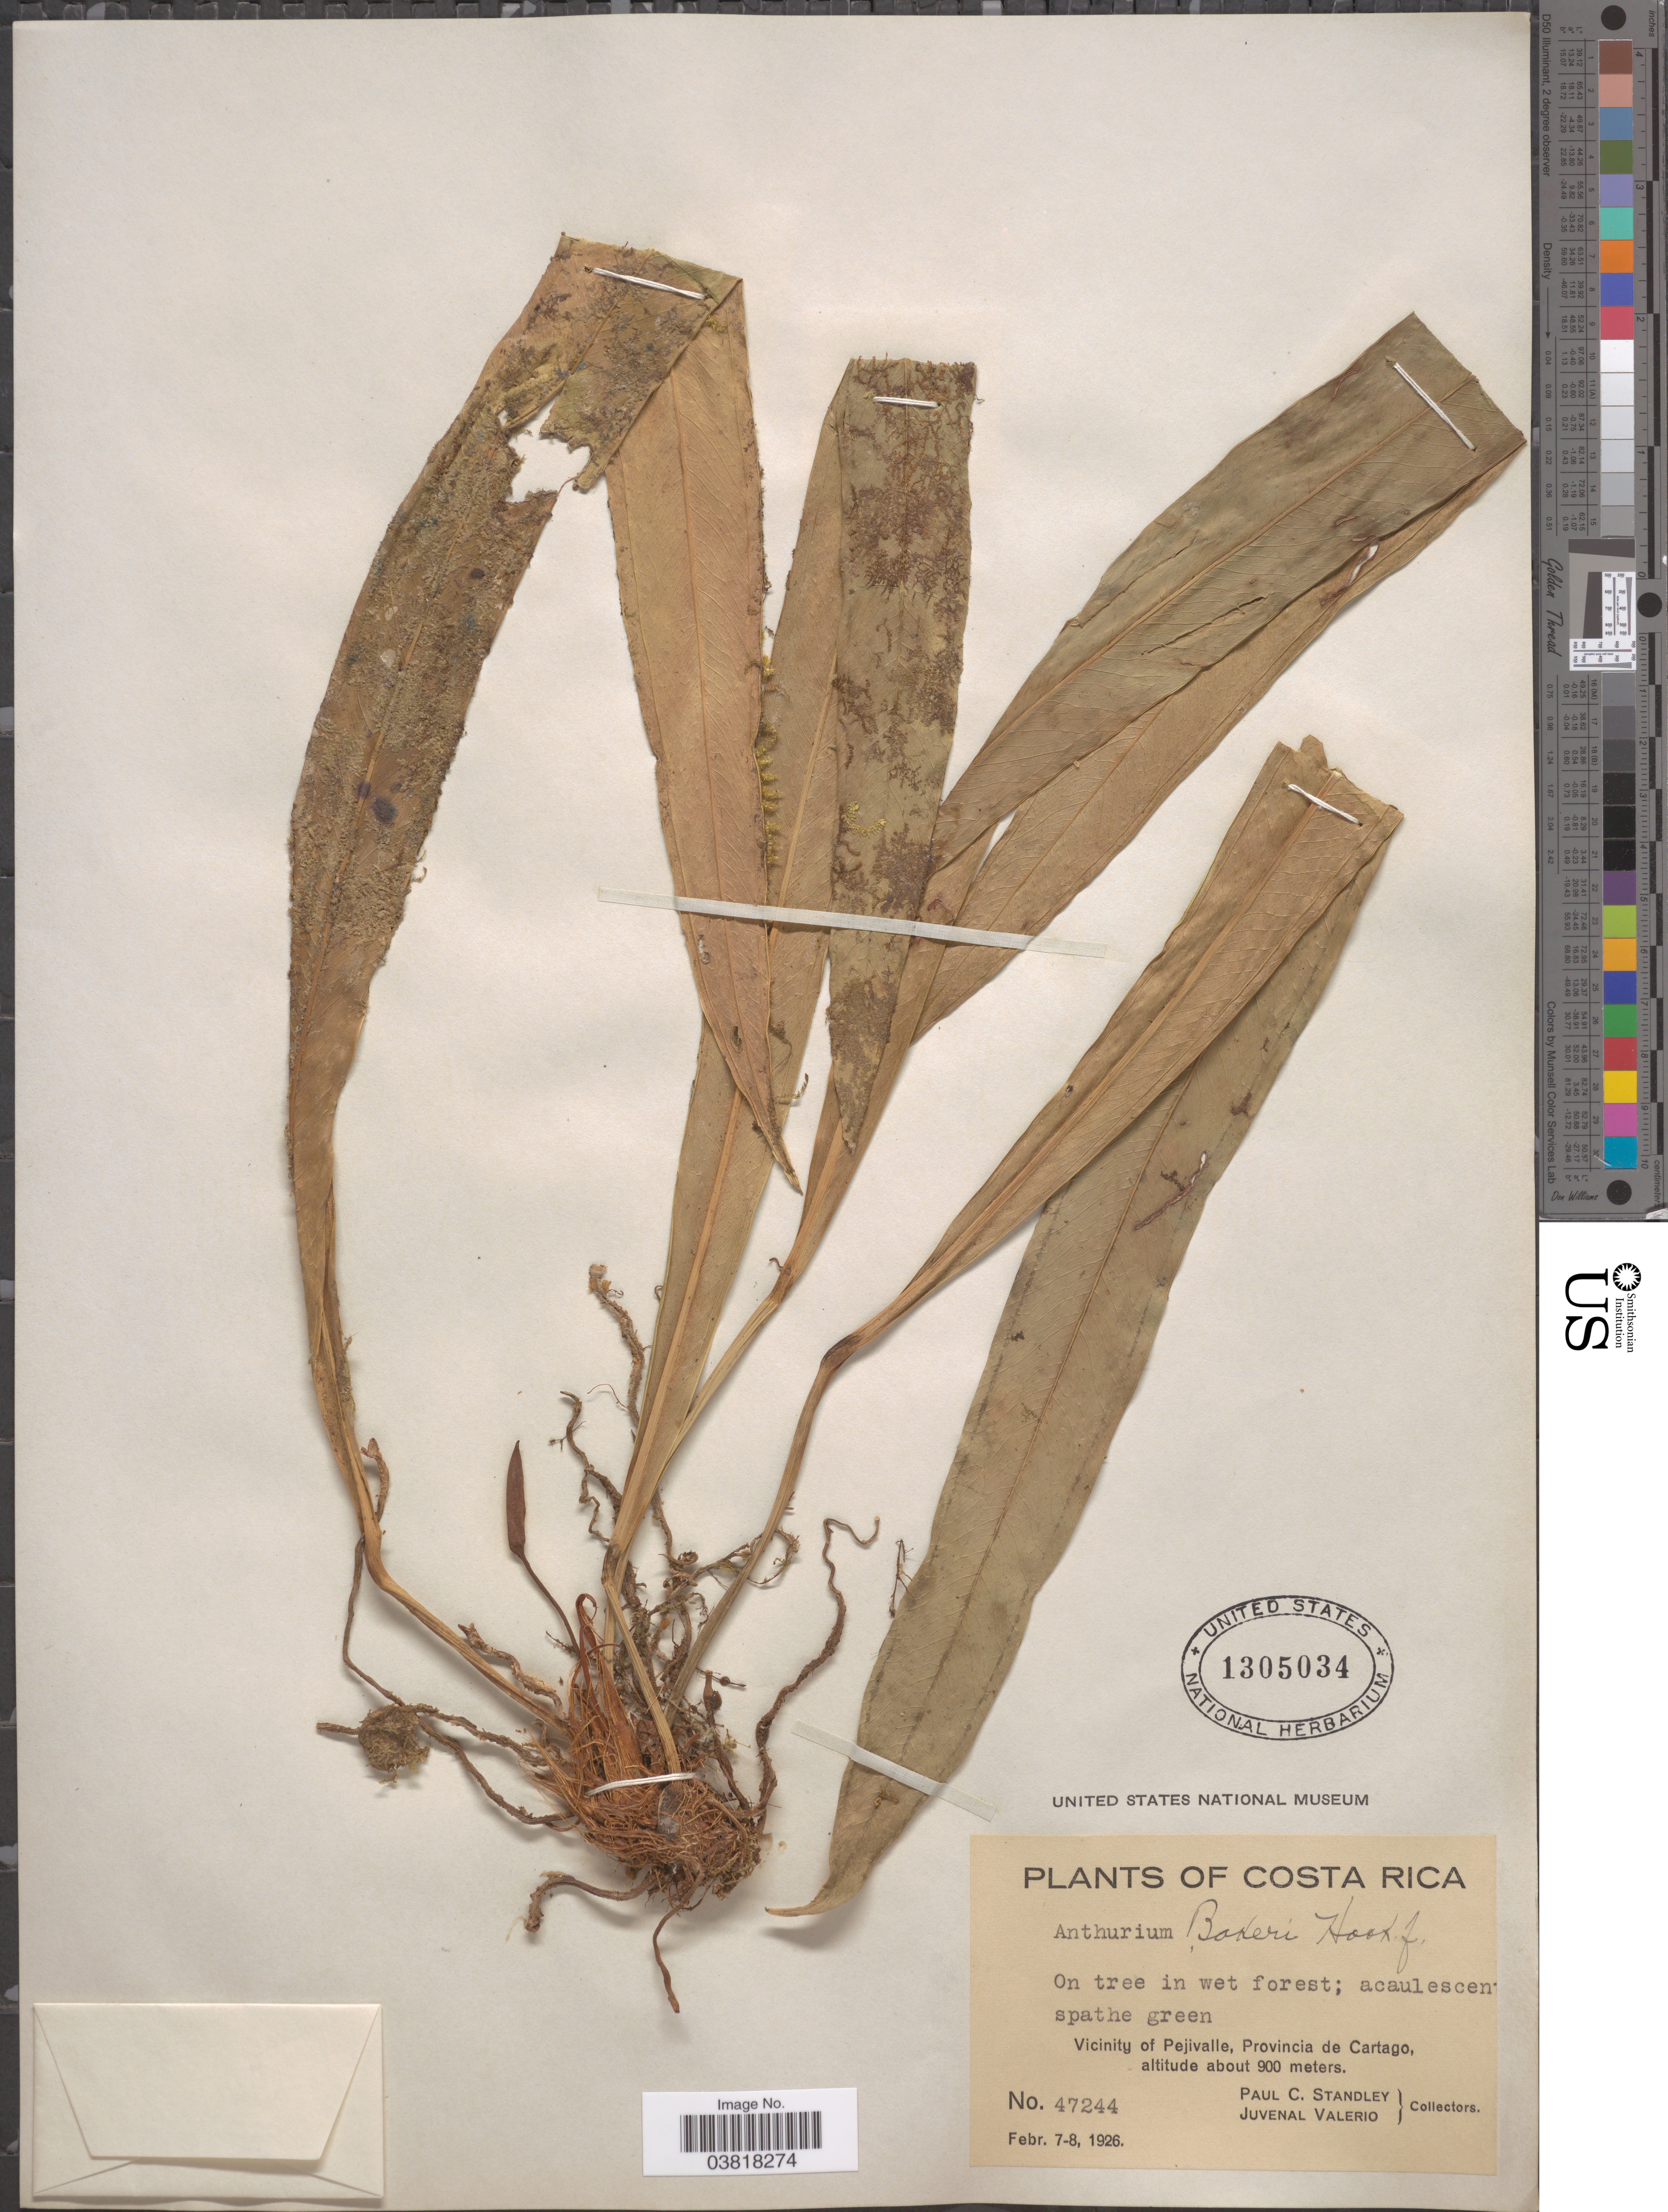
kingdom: Plantae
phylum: Tracheophyta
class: Liliopsida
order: Alismatales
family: Araceae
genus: Anthurium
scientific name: Anthurium bakeri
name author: Hook. f.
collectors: P. C. Standley & J. Valerio R.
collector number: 47244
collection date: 1926-02-07/1926-02-08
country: Costa Rica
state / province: Cartago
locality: Vicinity of Pejivalle.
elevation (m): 900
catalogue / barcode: US 1305034